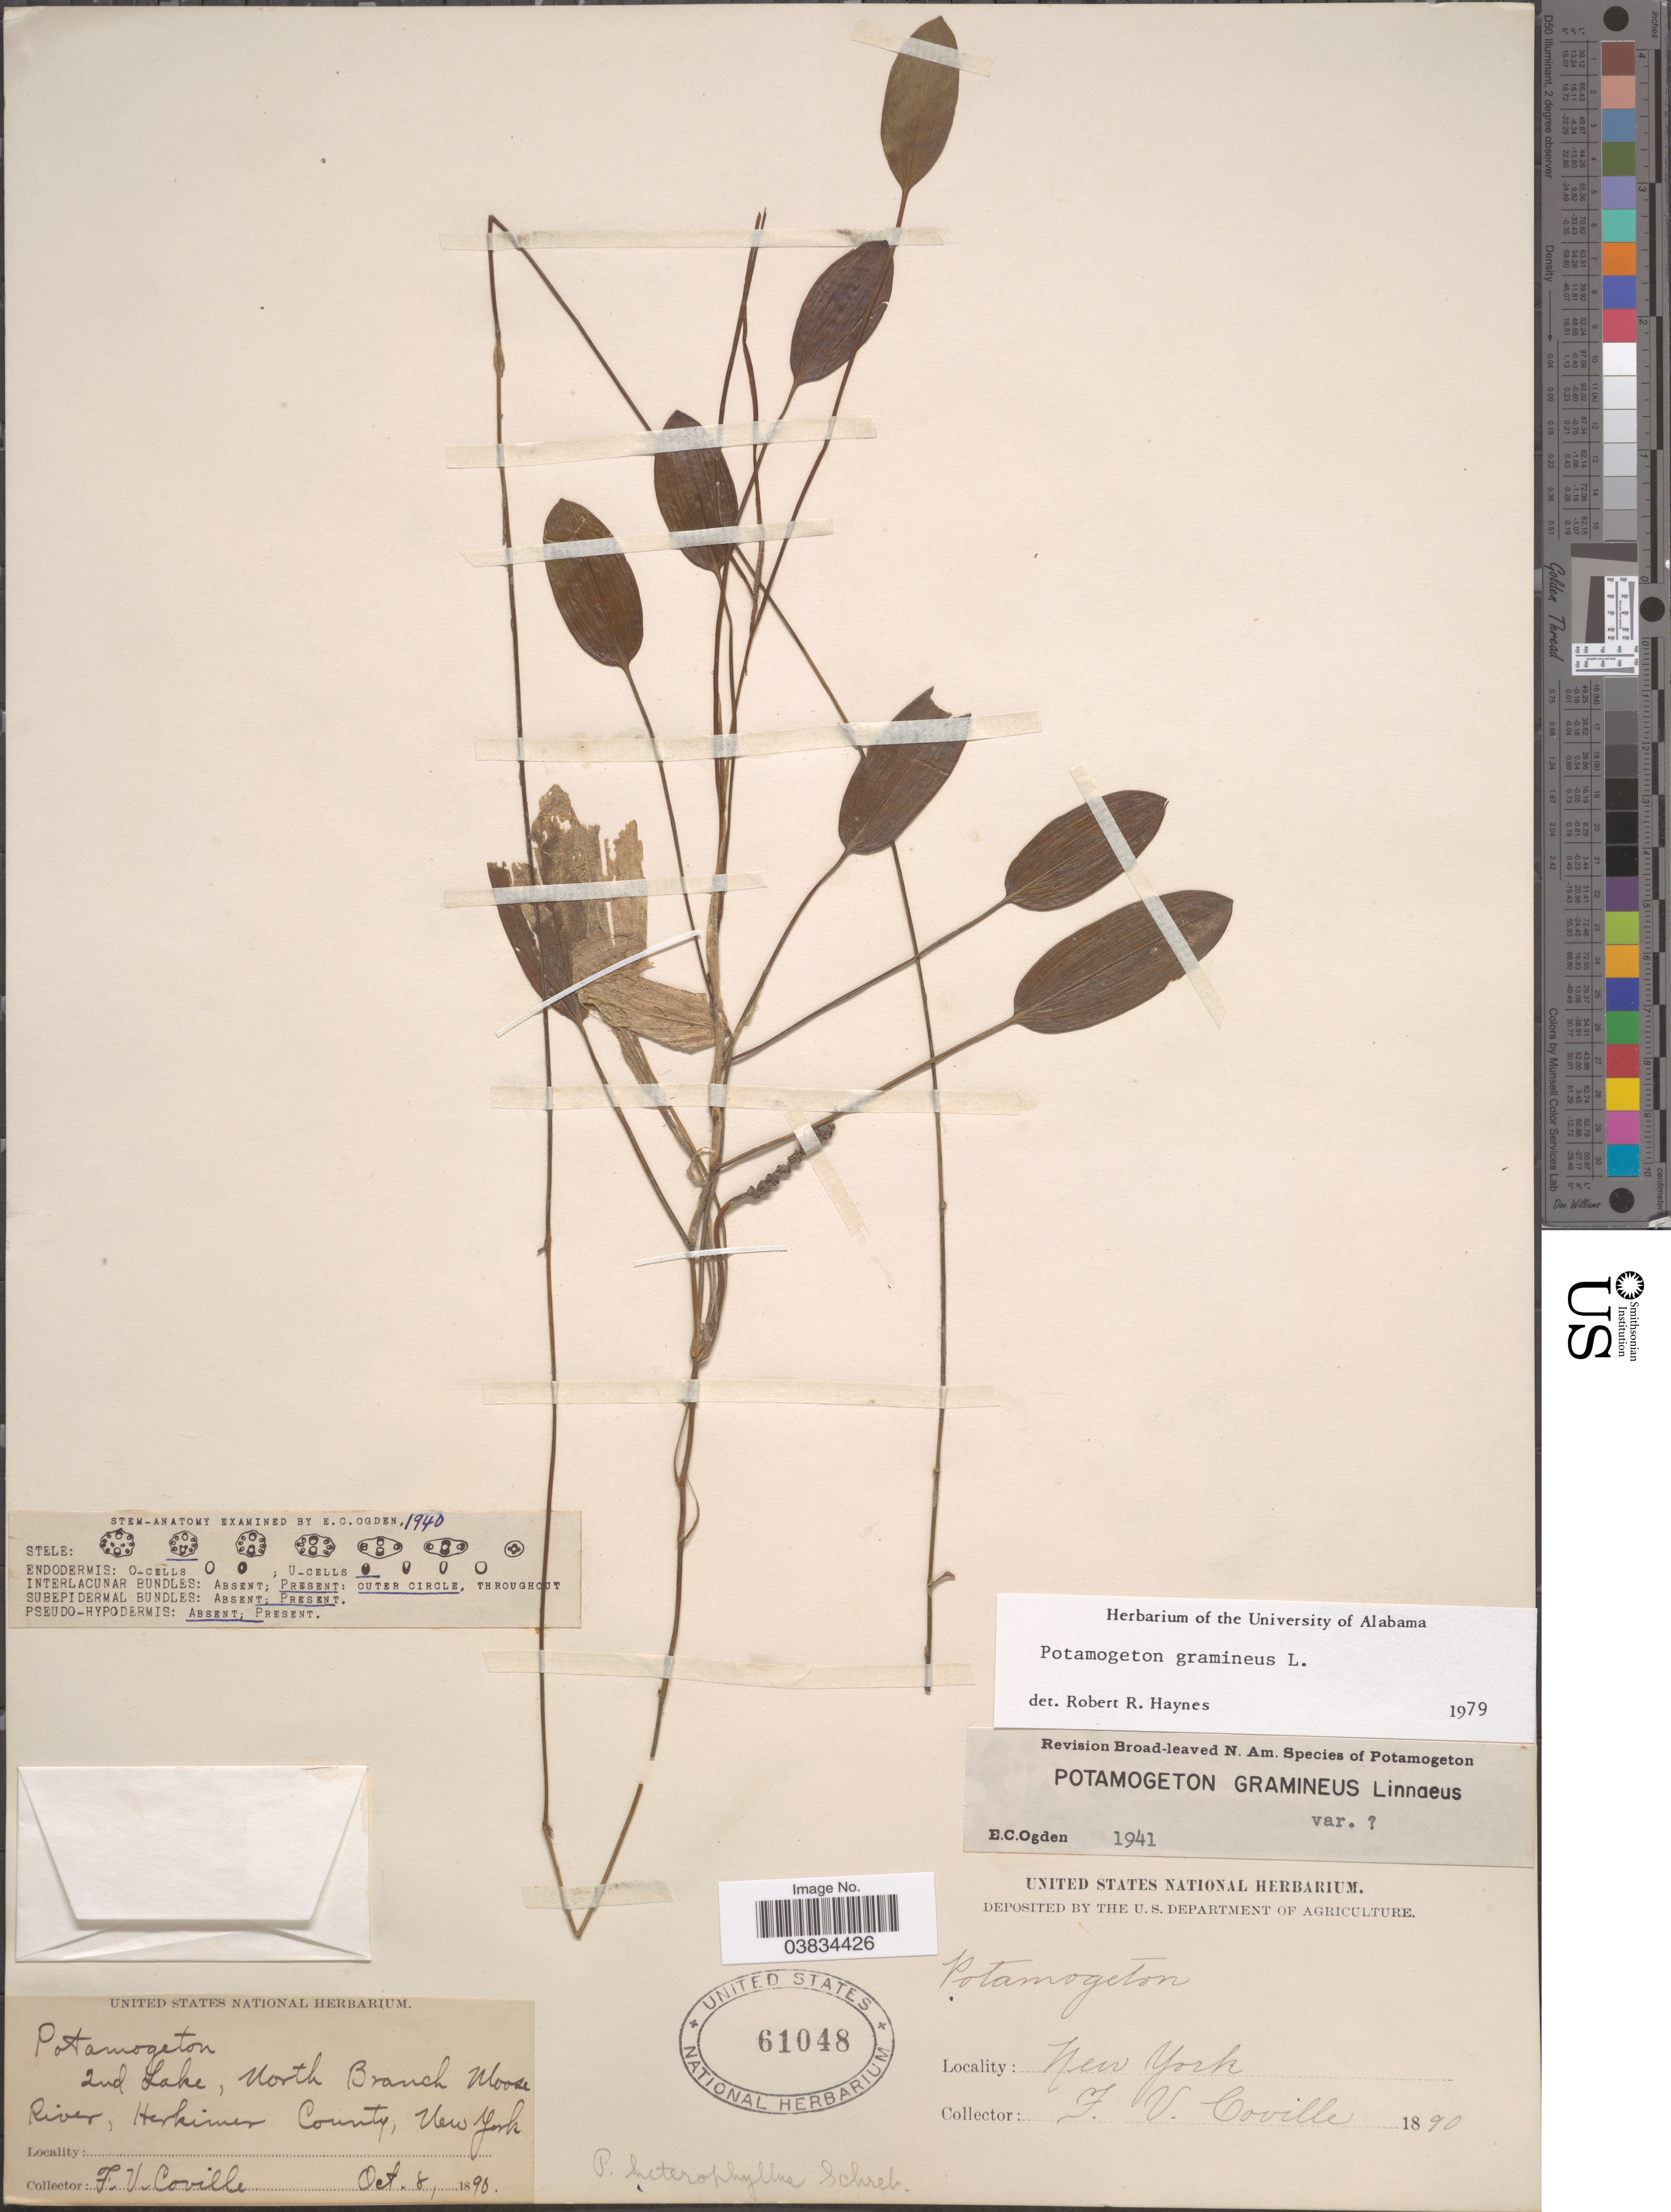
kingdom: Plantae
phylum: Tracheophyta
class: Liliopsida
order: Alismatales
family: Potamogetonaceae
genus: Potamogeton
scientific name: Potamogeton gramineus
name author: L.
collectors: F. V. Coville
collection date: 1890-10-08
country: United States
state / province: New York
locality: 2nd Lake, North Branch Moose River, Herkimer County.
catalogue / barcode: US 61048